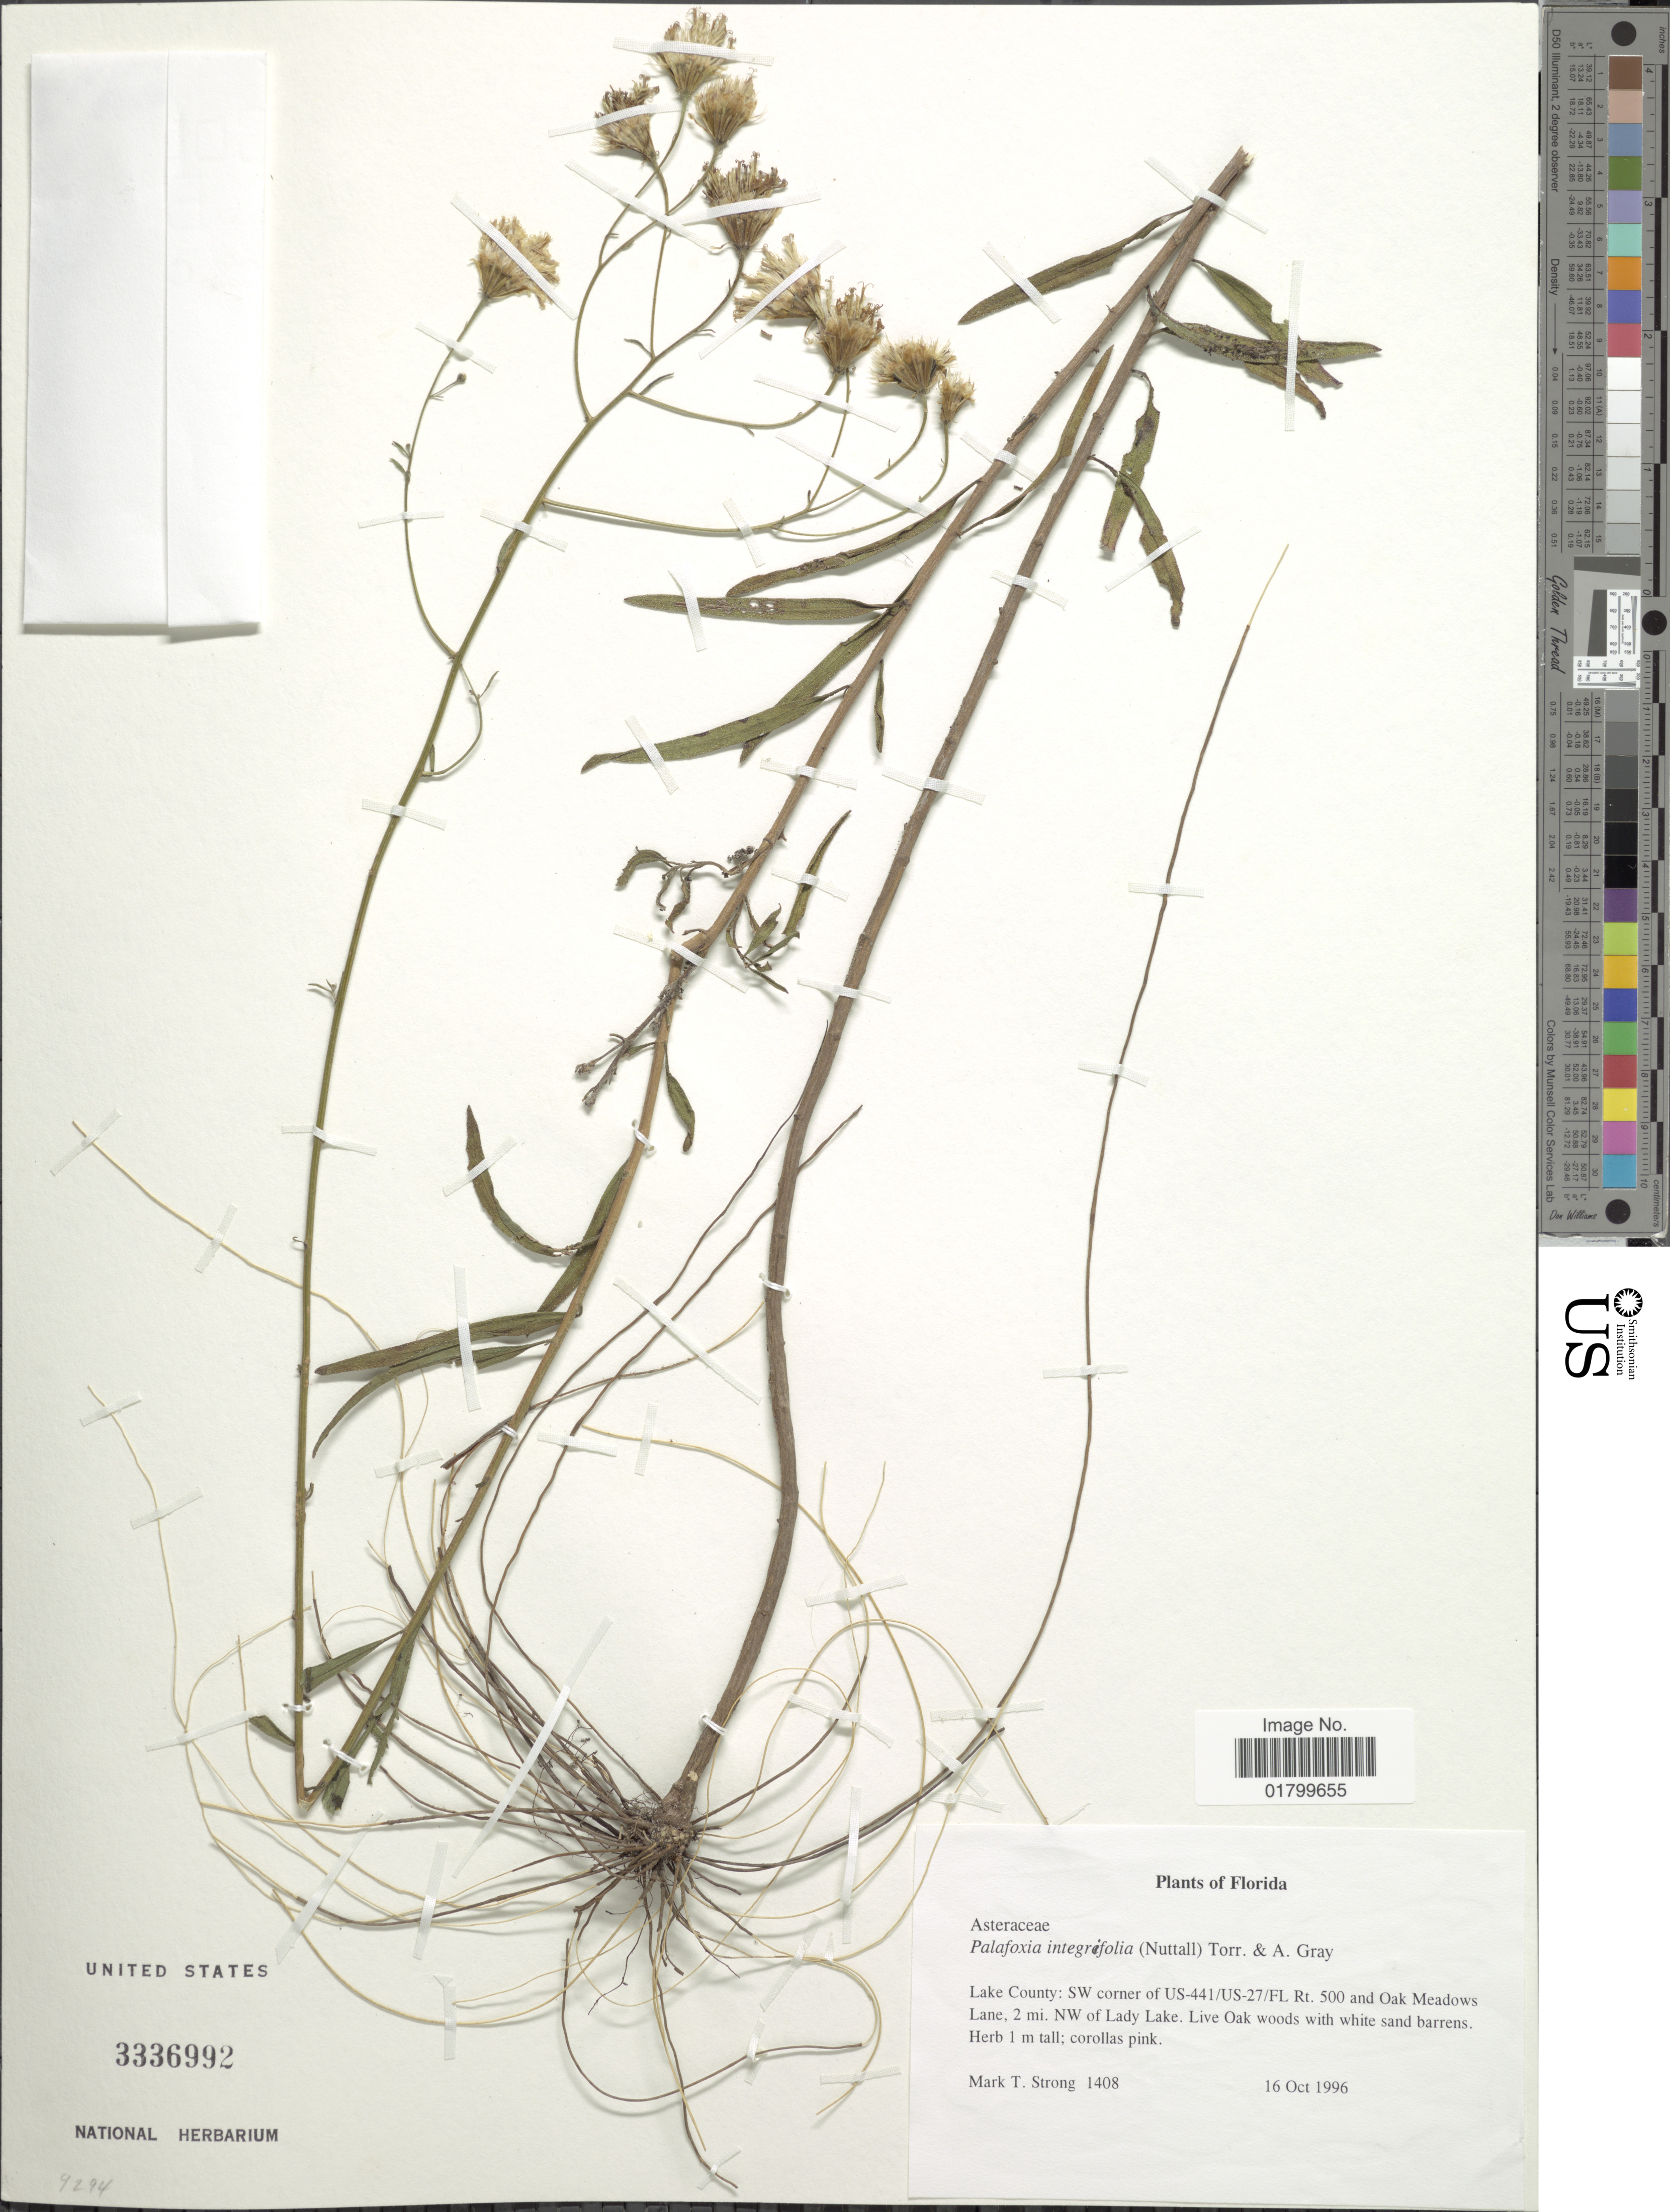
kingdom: Plantae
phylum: Tracheophyta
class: Magnoliopsida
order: Asterales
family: Asteraceae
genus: Palafoxia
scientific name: Palafoxia integrifolia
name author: (Nutt.) Torr. & A. Gray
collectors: M. T. Strong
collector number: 1408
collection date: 1996-10-16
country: United States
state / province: Florida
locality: Lake County: SW corner of US-441/US27/FL Rt. 500 and Oak Meadows Lane, 2 mi. NW of Lady Lake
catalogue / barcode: US 3336992